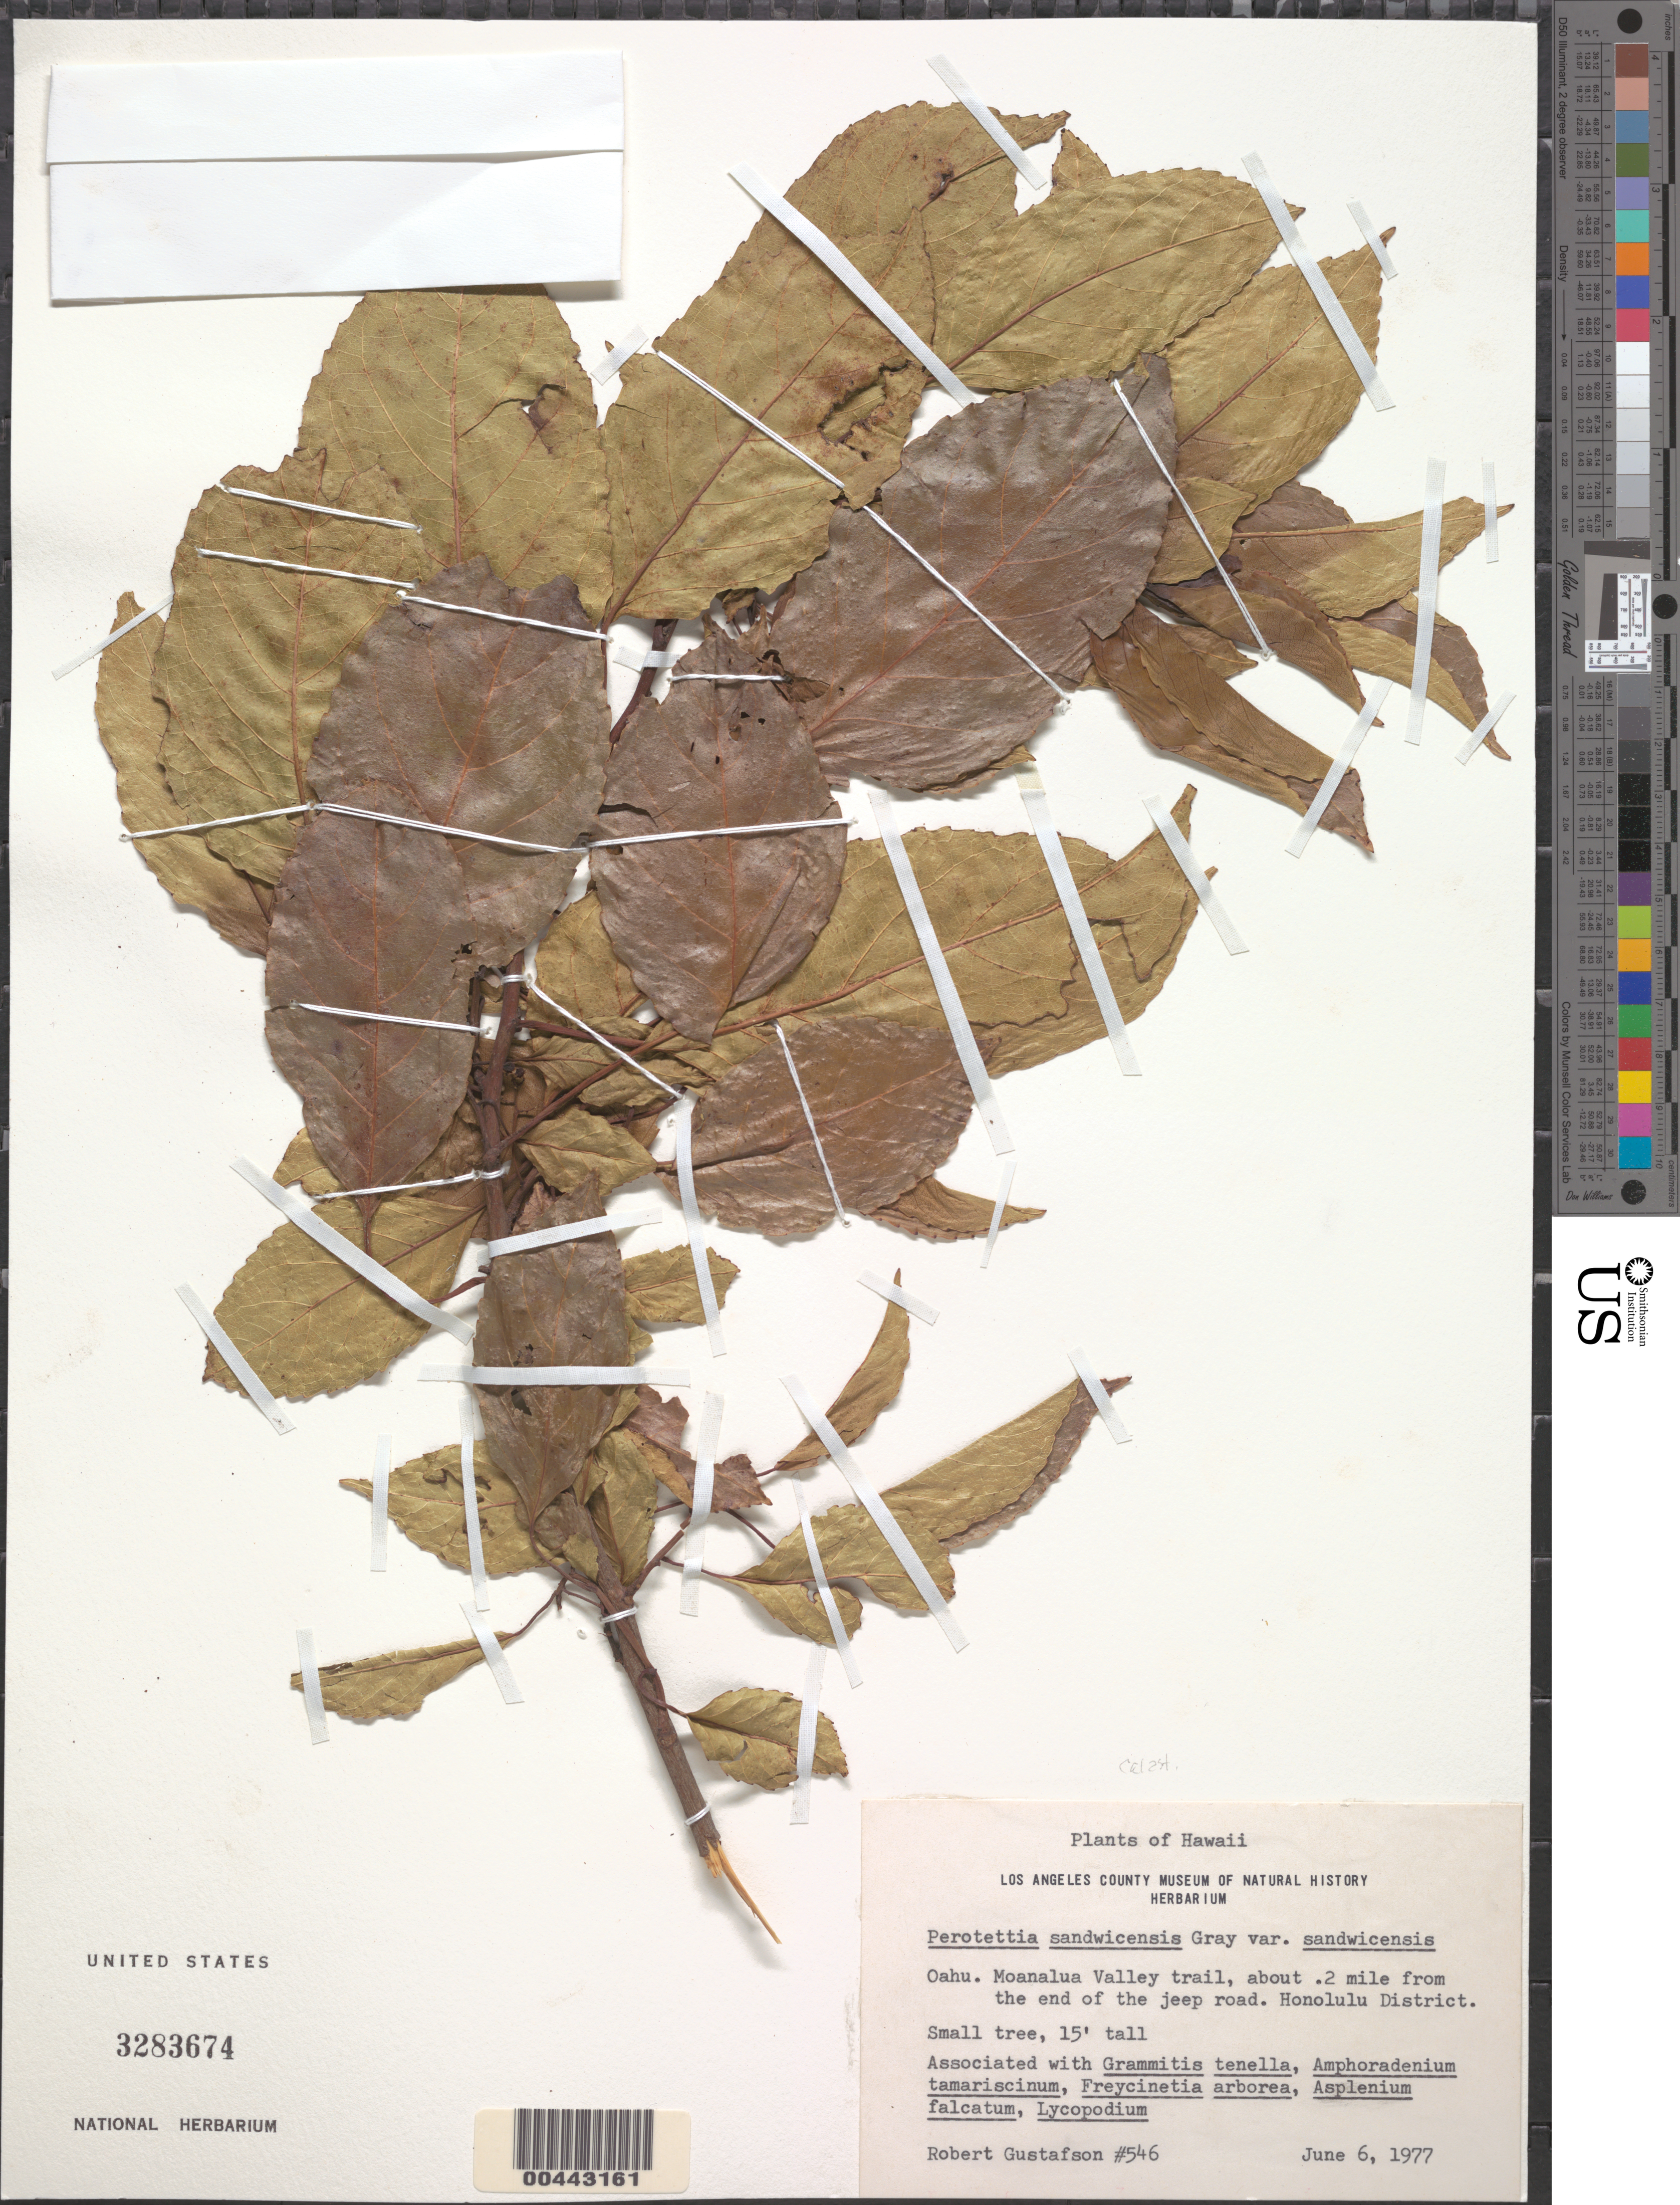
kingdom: Plantae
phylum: Tracheophyta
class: Magnoliopsida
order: Huerteales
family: Dipentodontaceae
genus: Perrottetia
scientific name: Perrottetia sandwicensis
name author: A. Gray in Wilkes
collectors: R. Gustafson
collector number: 546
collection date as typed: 6 Jun 1977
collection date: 1977-06-06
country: United States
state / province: Hawaii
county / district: Honolulu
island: Oahu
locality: Moanalua Valley Trail, about 0.2 miles from end of the jeep road. Honolulu District.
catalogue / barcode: US 3283674